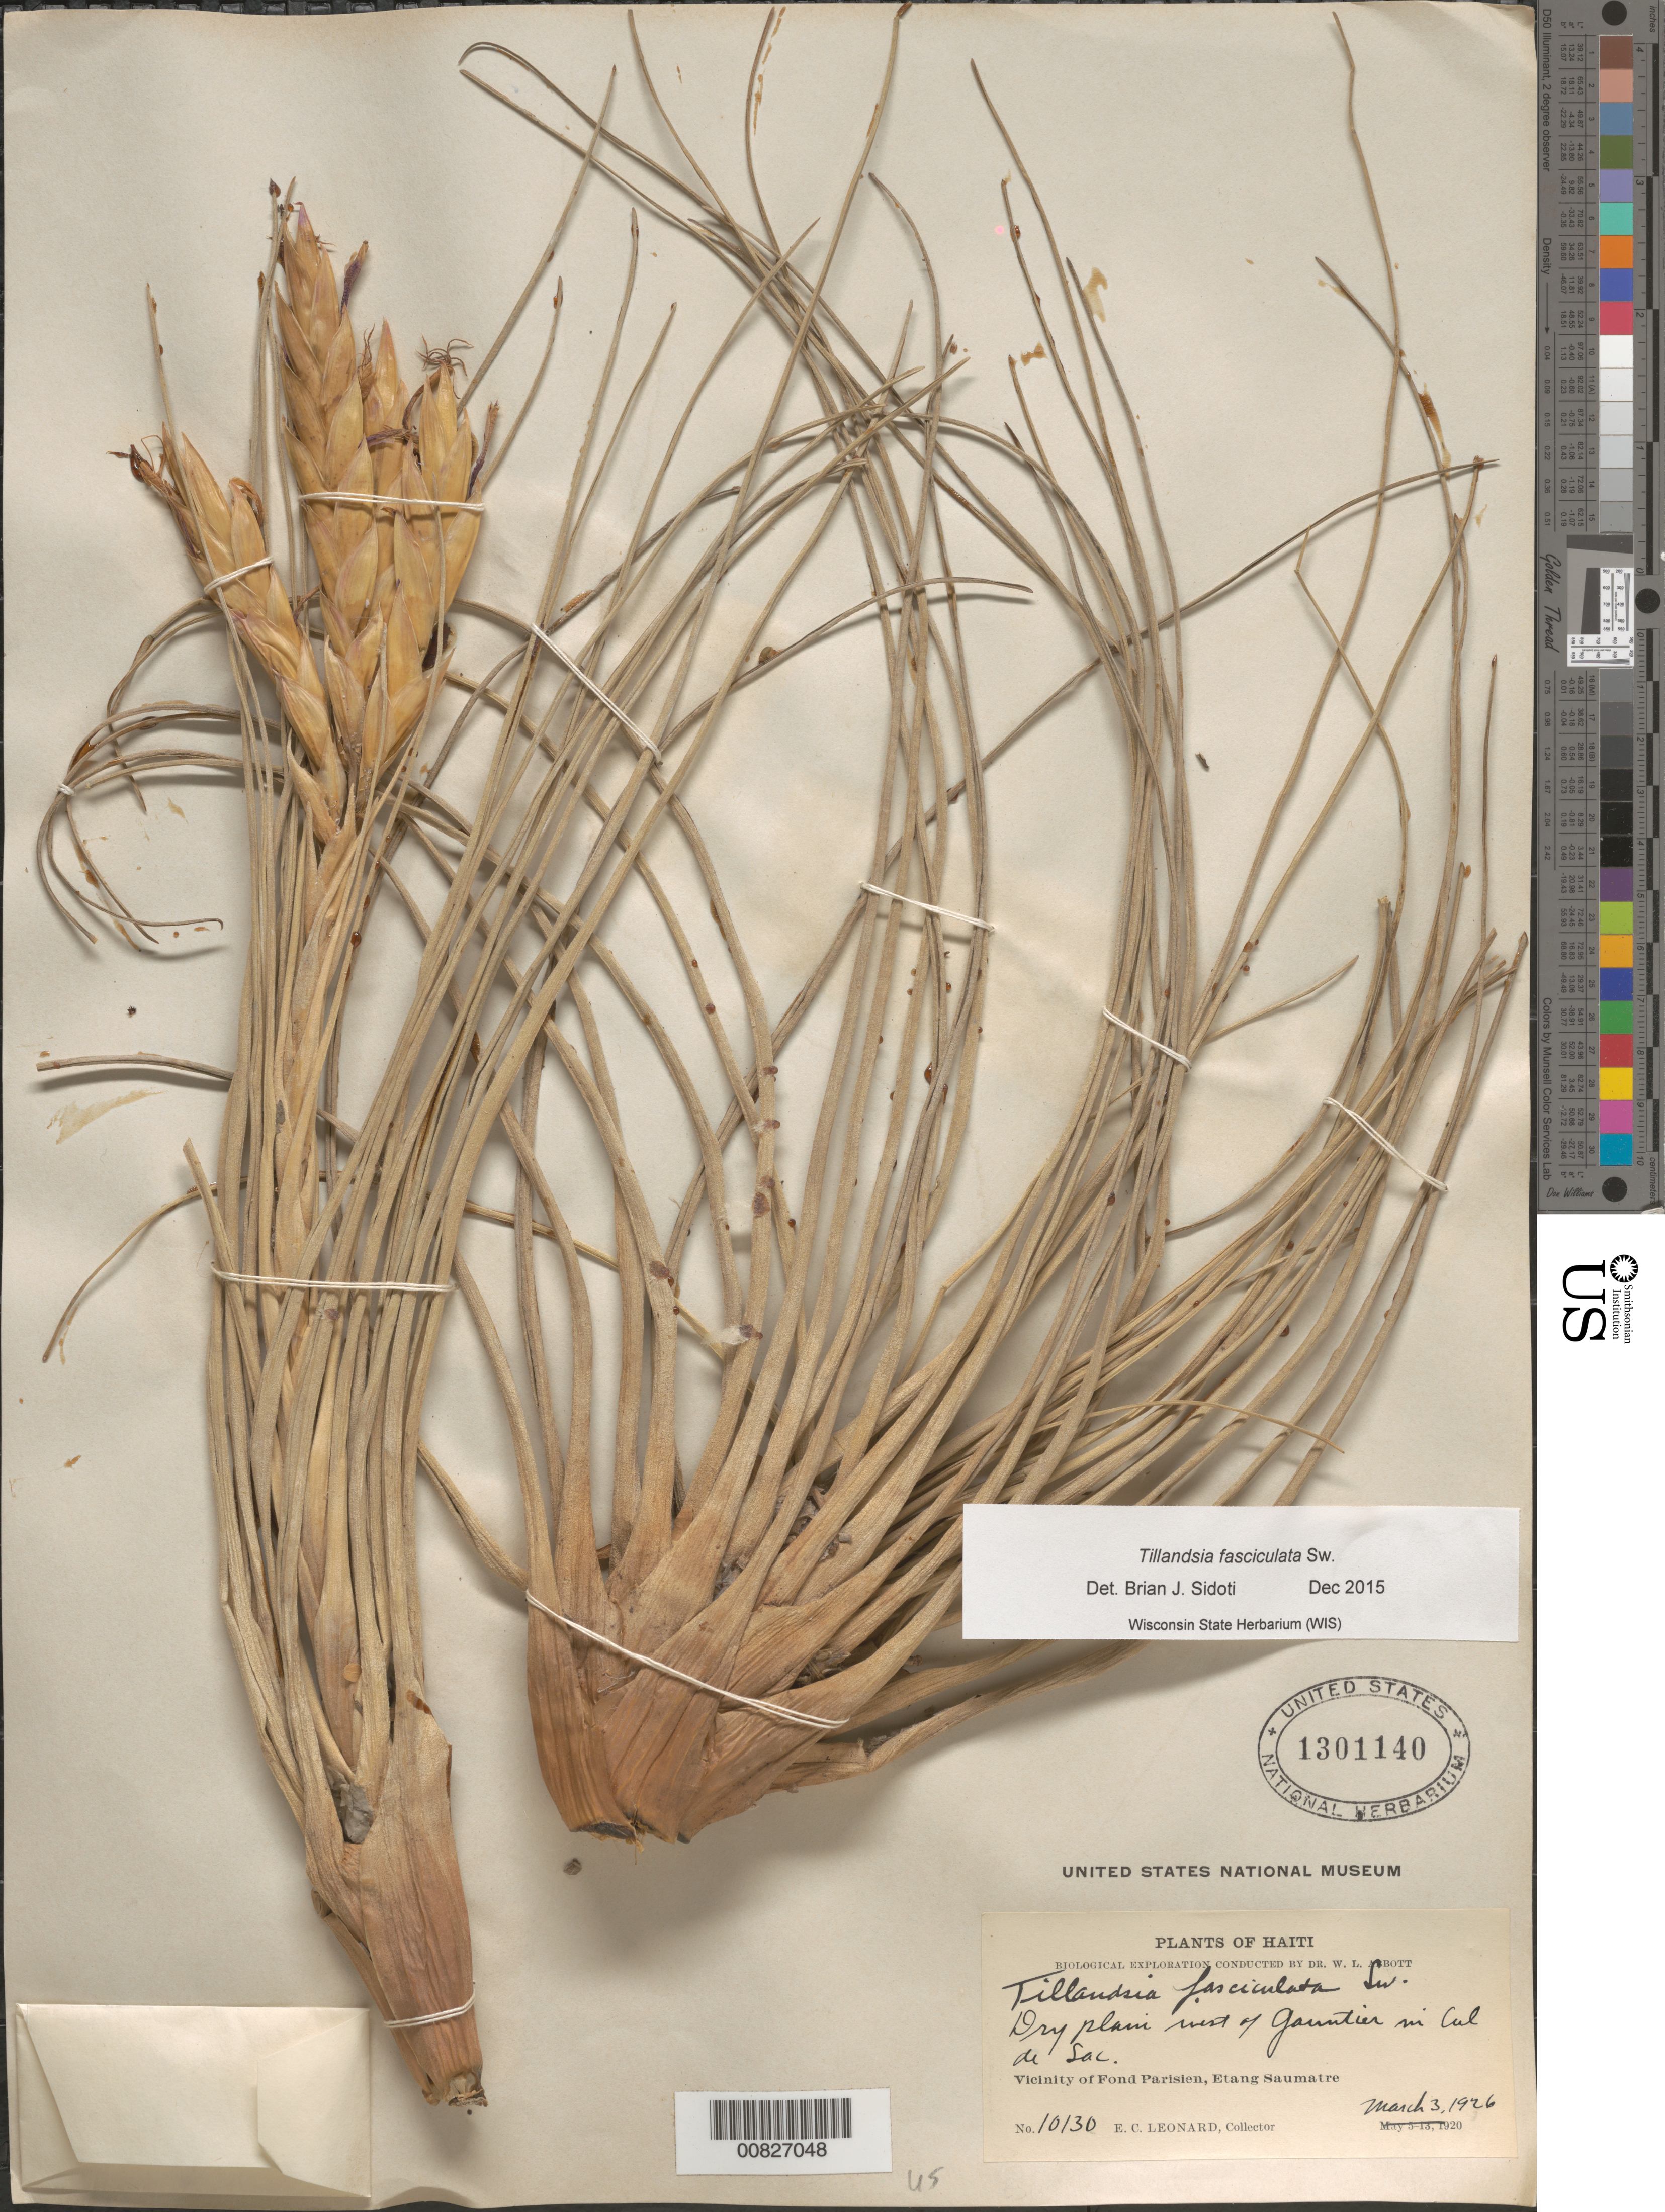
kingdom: Plantae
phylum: Tracheophyta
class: Liliopsida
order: Poales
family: Bromeliaceae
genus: Tillandsia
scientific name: Tillandsia fasciculata var. densispica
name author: Mez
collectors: E. C. Leonard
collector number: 10130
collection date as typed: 03 Mar 1926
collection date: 1926-03-03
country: Haiti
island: Hispaniola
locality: Vicinity of Fond Parisien, Etang Saumatre. West of Gantier in Cul de Sac.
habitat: Dry plain.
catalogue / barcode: US 1301140